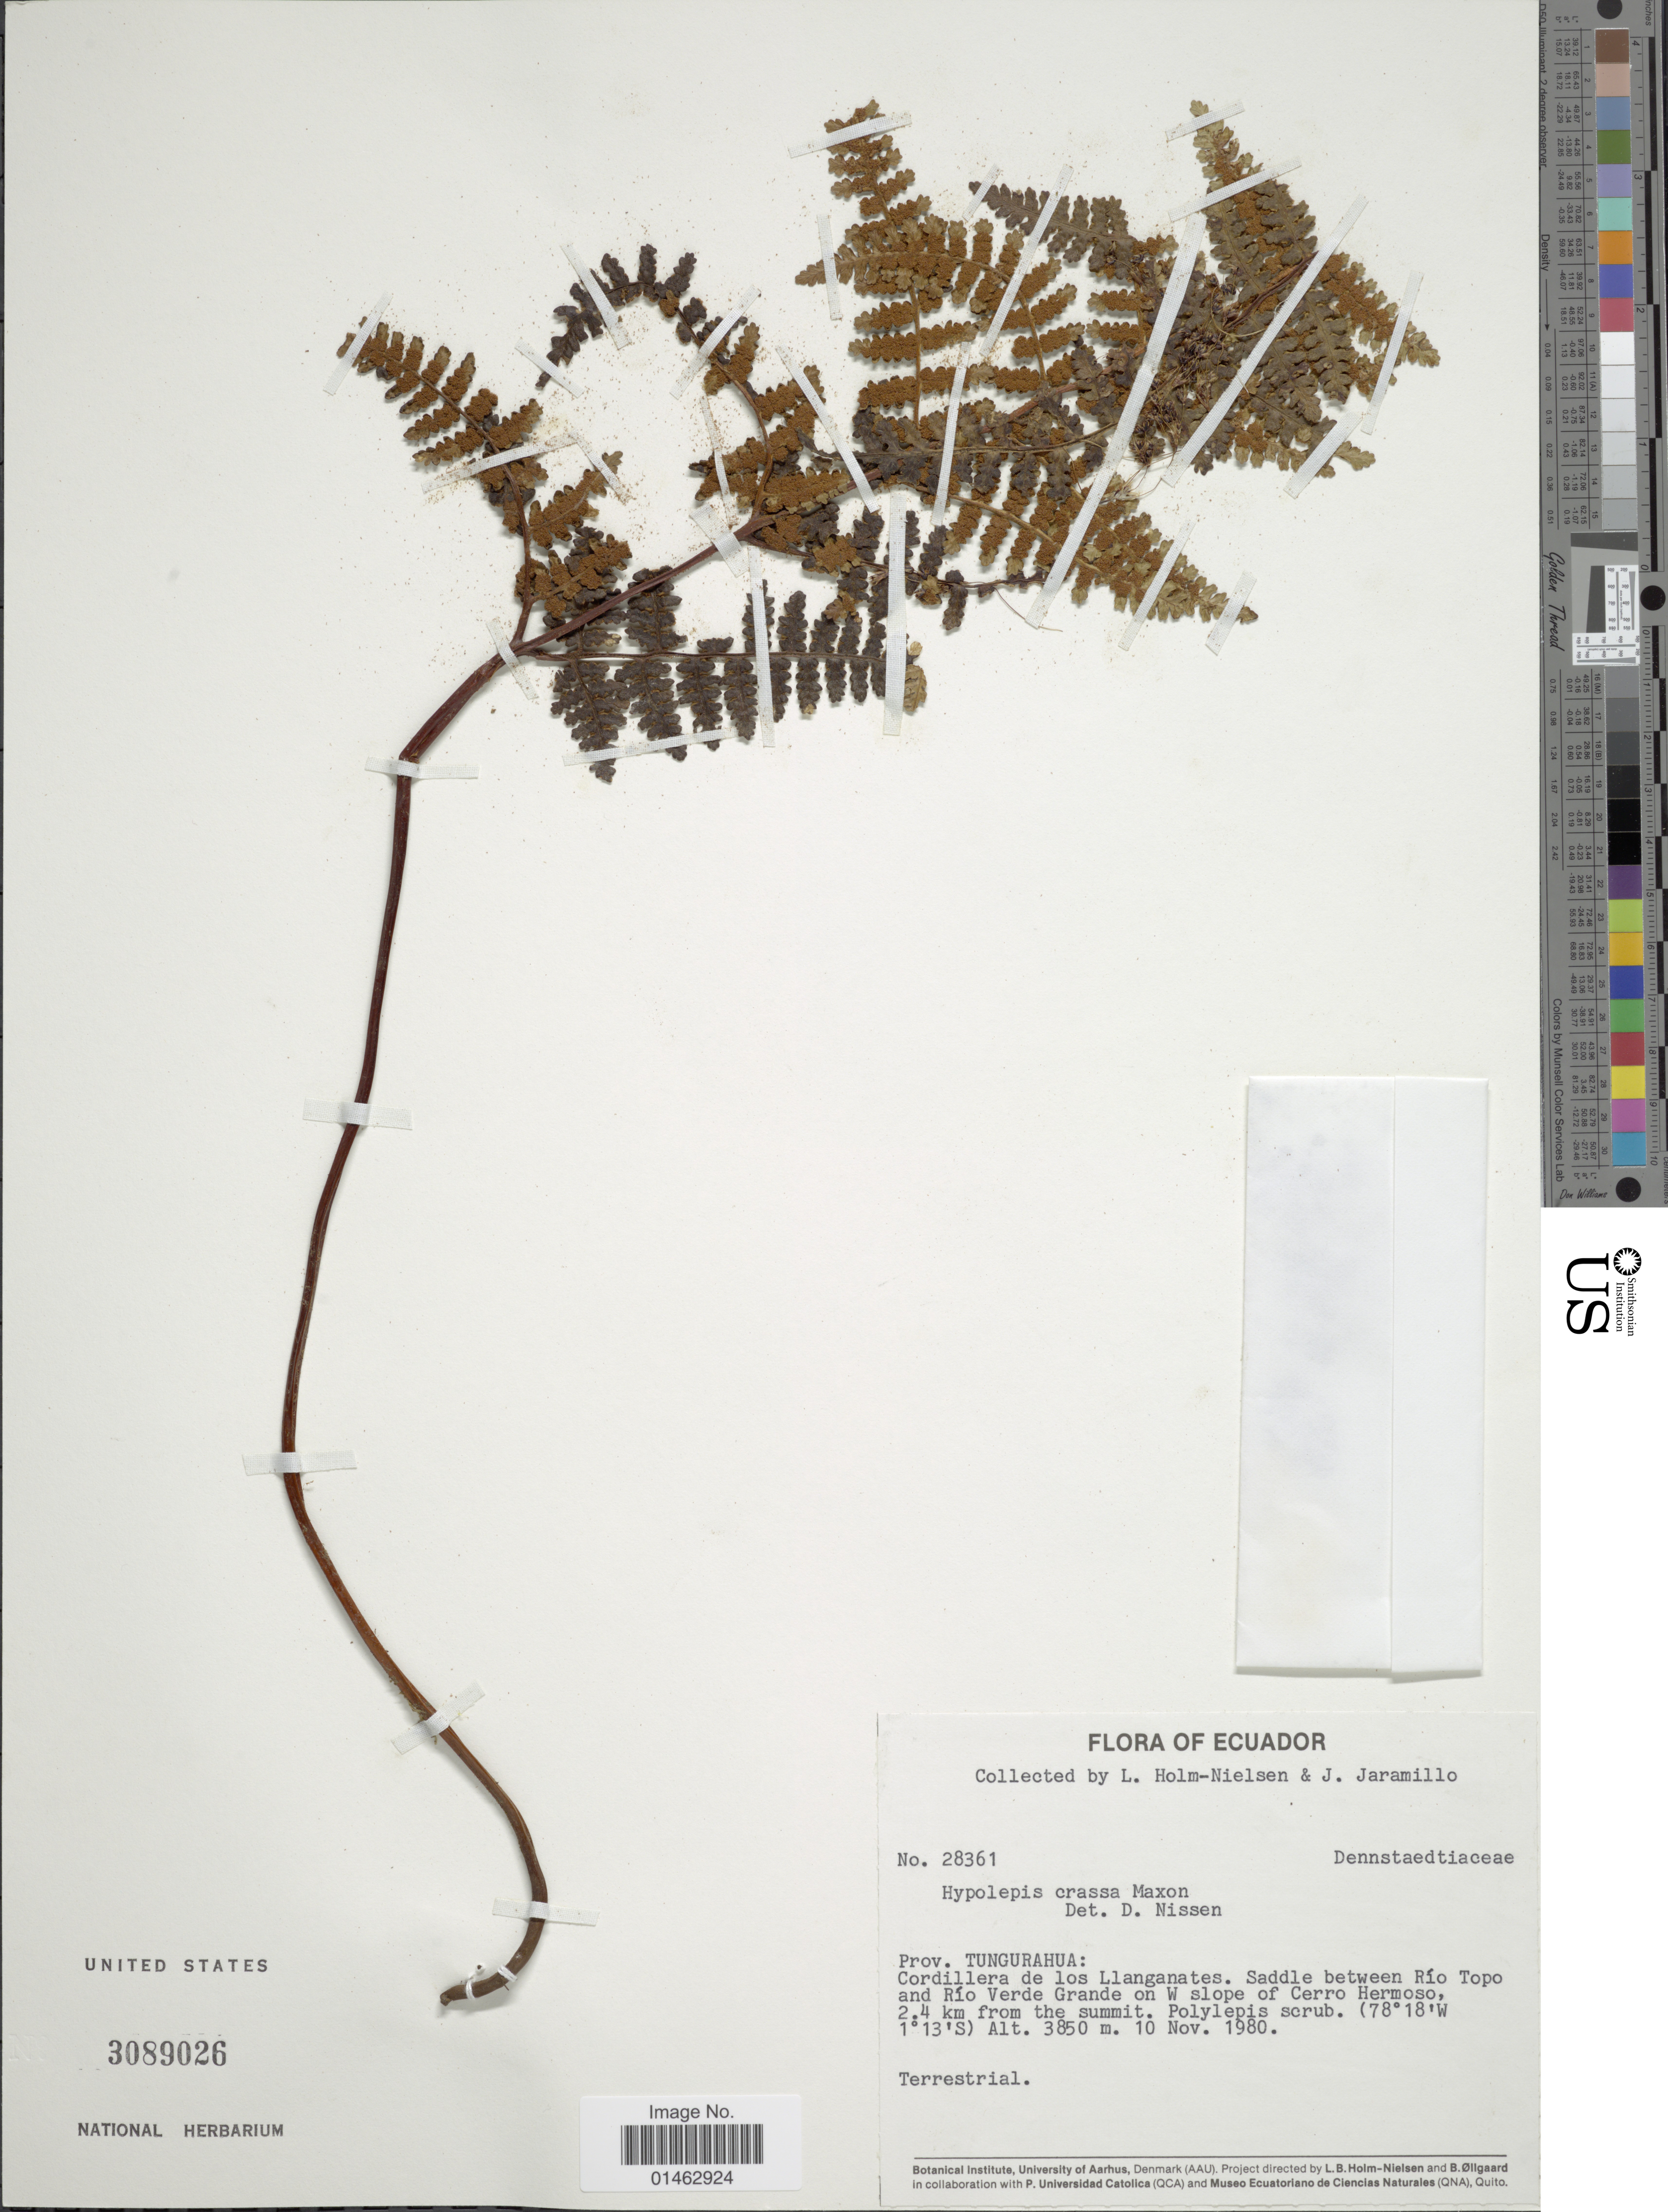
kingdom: Plantae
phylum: Tracheophyta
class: Polypodiopsida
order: Polypodiales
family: Dennstaedtiaceae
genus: Hypolepis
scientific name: Hypolepis crassa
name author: Maxon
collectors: L. B. Holm-Nielsen & J. Jaramillo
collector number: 28361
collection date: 1980-11-10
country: Ecuador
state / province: Tungurahua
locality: Cordiilera de los Llanganates. Saddle between Río Topo and Río Verde Grande on W slope of Cerro Hermoso, 2.4 km from the summit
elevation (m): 3850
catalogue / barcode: US 3089026